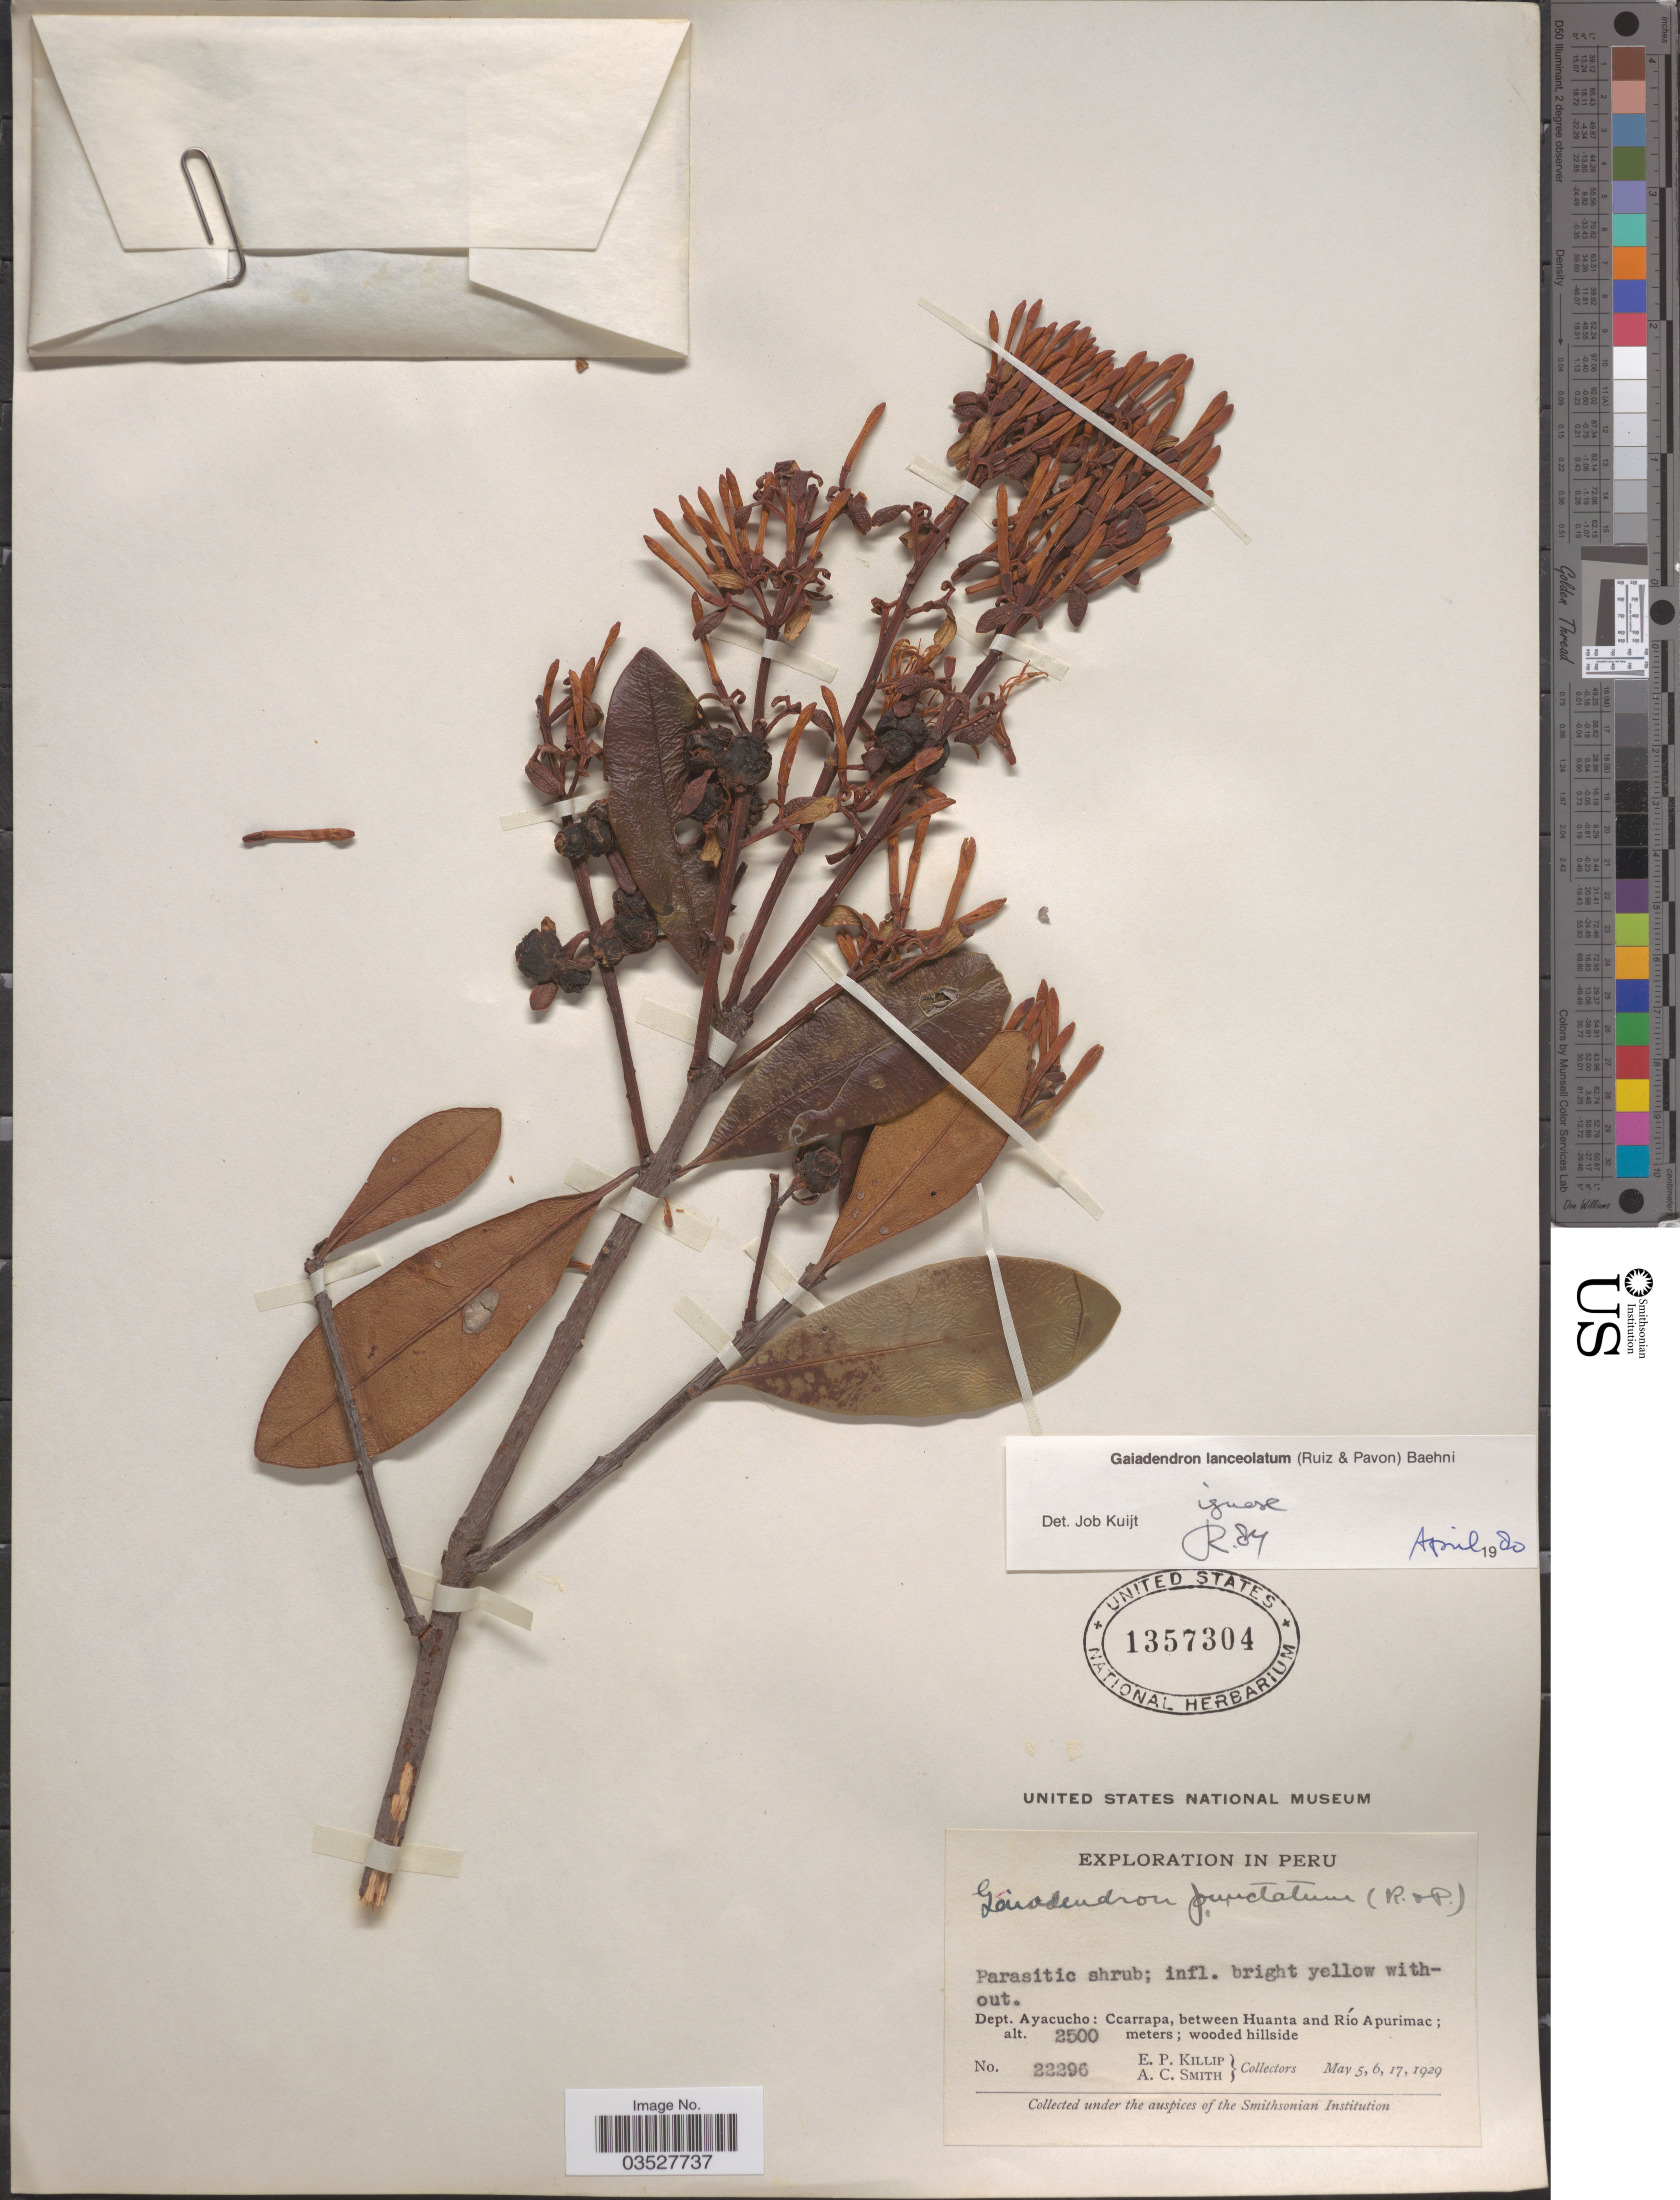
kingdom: Plantae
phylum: Tracheophyta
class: Magnoliopsida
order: Santalales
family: Loranthaceae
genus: Gaiadendron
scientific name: Gaiadendron punctatum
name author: (Ruiz & Pav.) G. Don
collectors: E. P. Killip & A. C. Smith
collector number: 22296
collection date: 1929-05-05/1929-05-17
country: Peru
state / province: Ayacucho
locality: Dept. Ayacucho: Ccarrapa, between Huanta and Río Apurimac.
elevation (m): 2500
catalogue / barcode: US 1357304